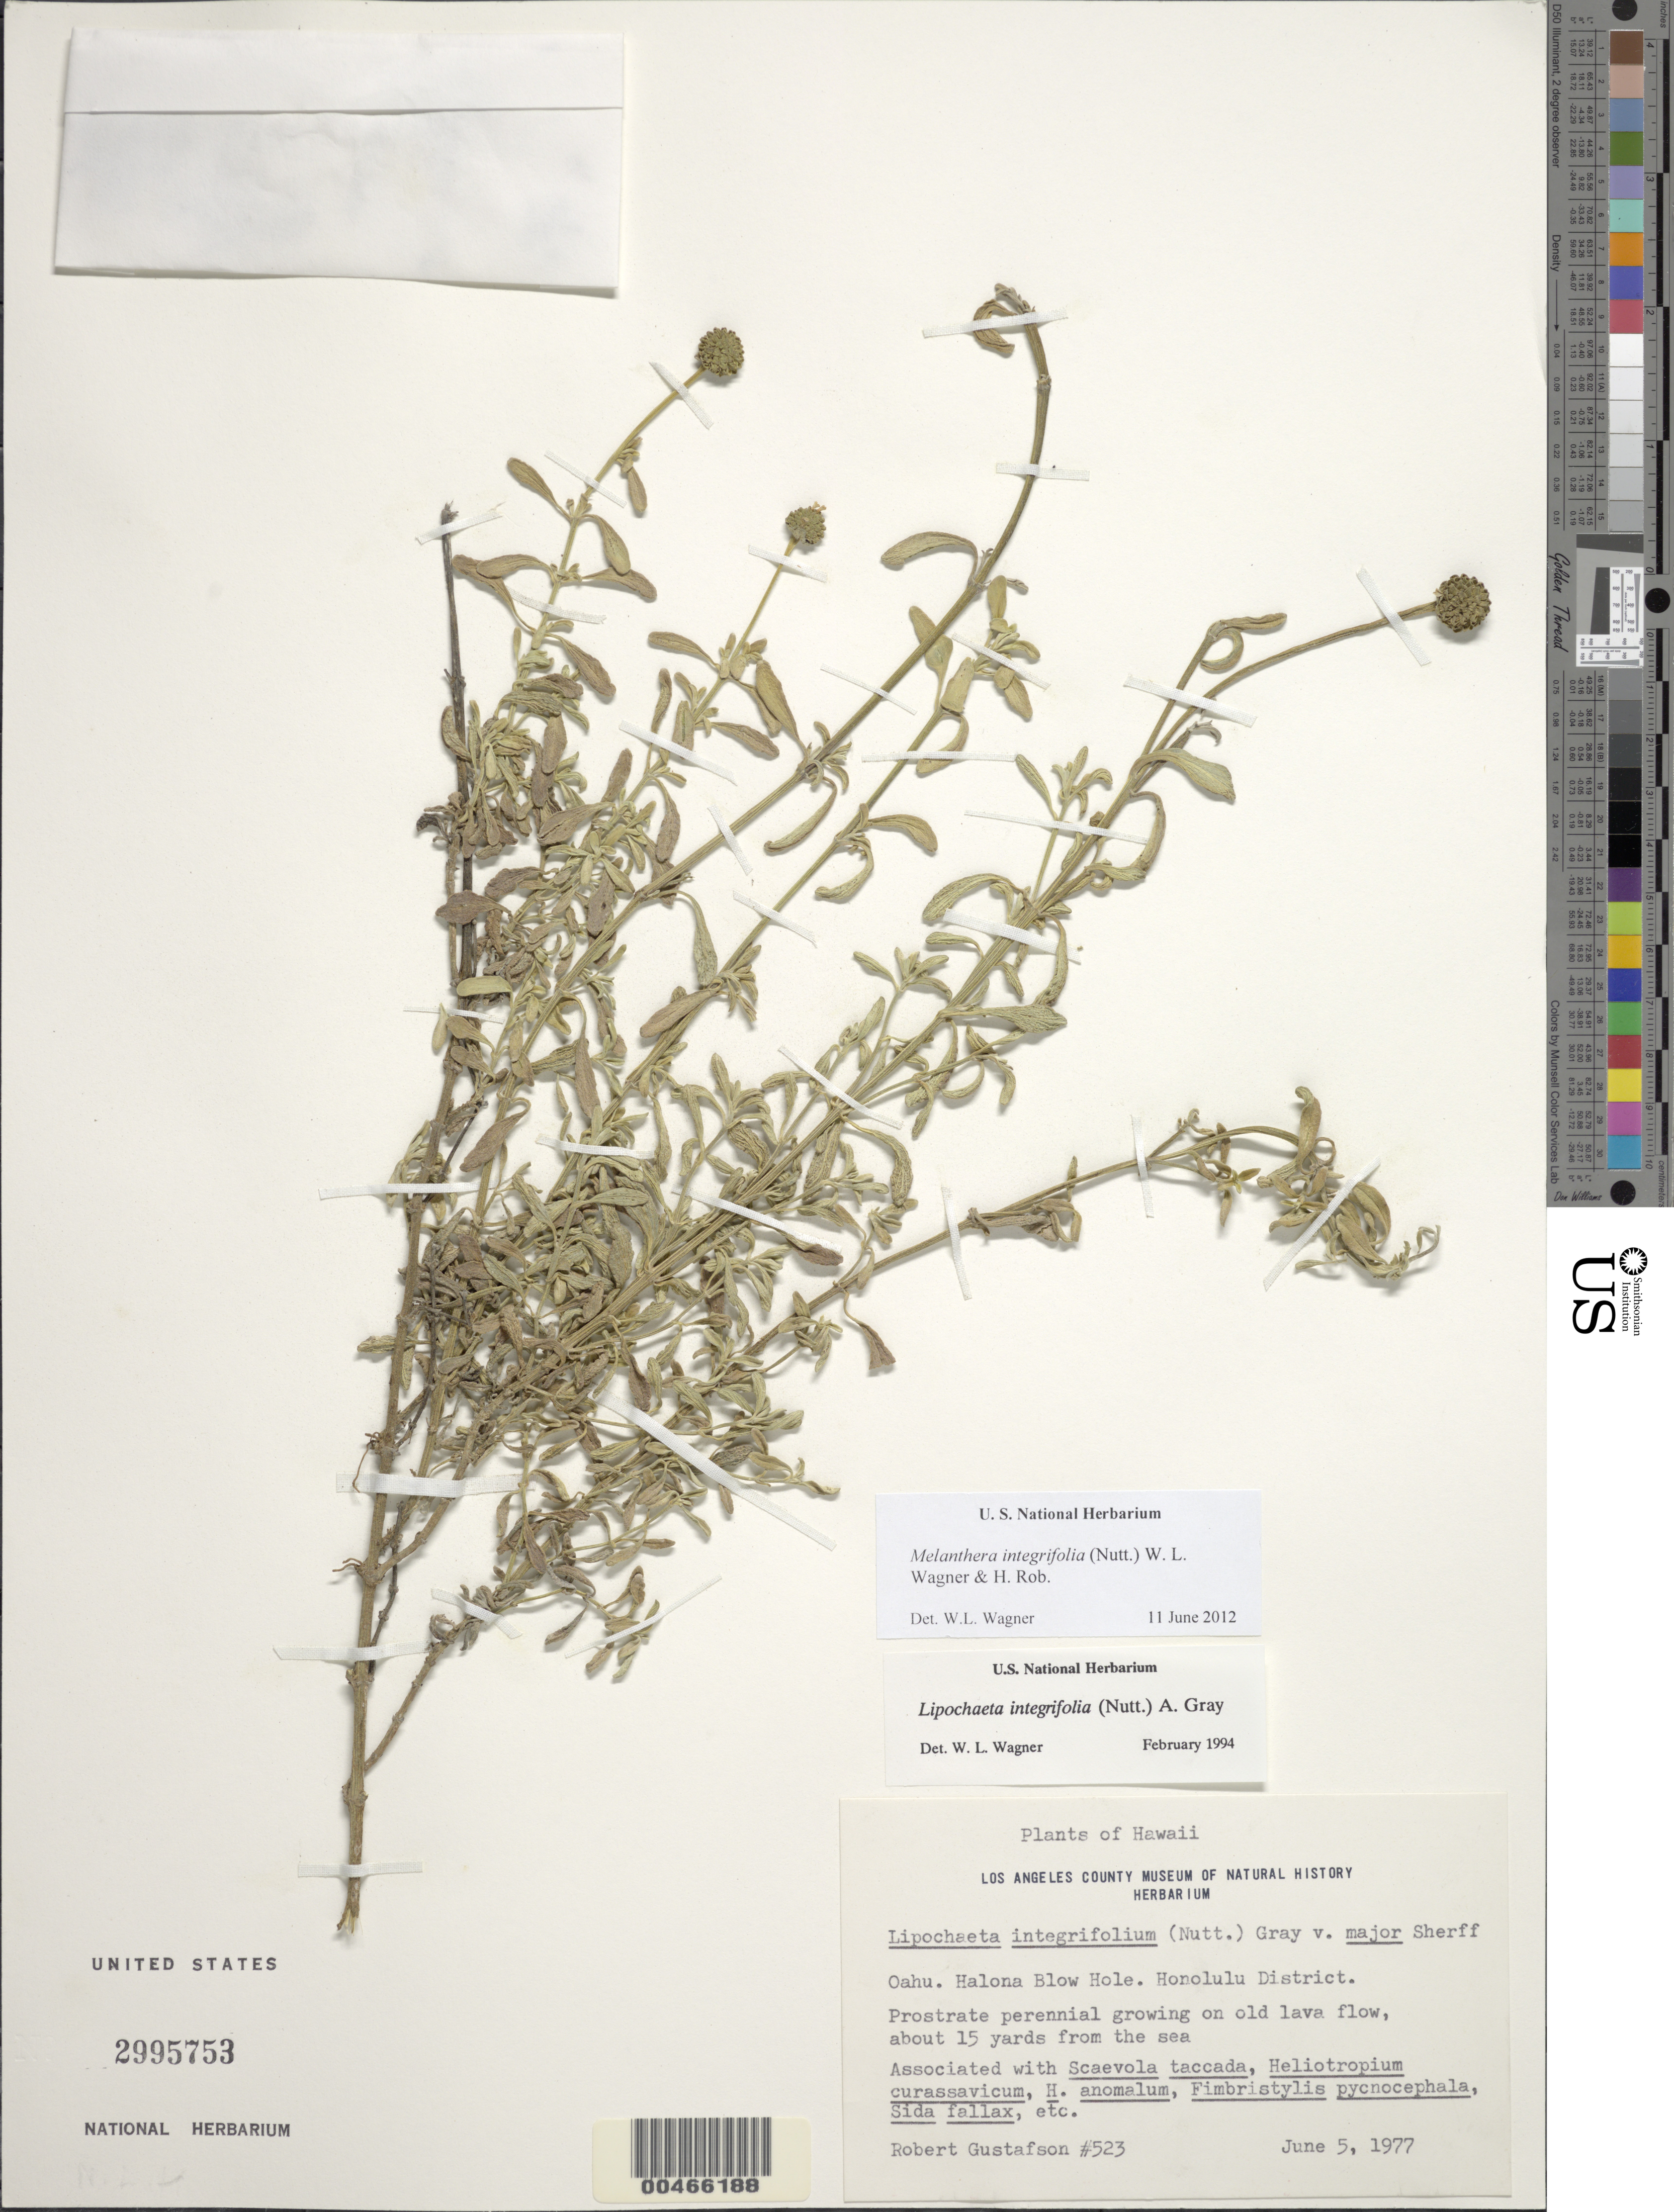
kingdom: Plantae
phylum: Tracheophyta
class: Magnoliopsida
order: Asterales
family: Asteraceae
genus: Wollastonia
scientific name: Wollastonia integrifolia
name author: (Nutt.) Orchard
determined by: Wagner, W. L., (BOT), Smithsonian Institution - National Museum of Natural History (UNITED STATES)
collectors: R. Gustafson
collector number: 523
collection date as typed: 5 Jun 1977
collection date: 1977-06-05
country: United States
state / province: Hawaii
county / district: Honolulu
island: Oahu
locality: Halona Blow Hole. Honolulu District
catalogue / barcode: US 2995753